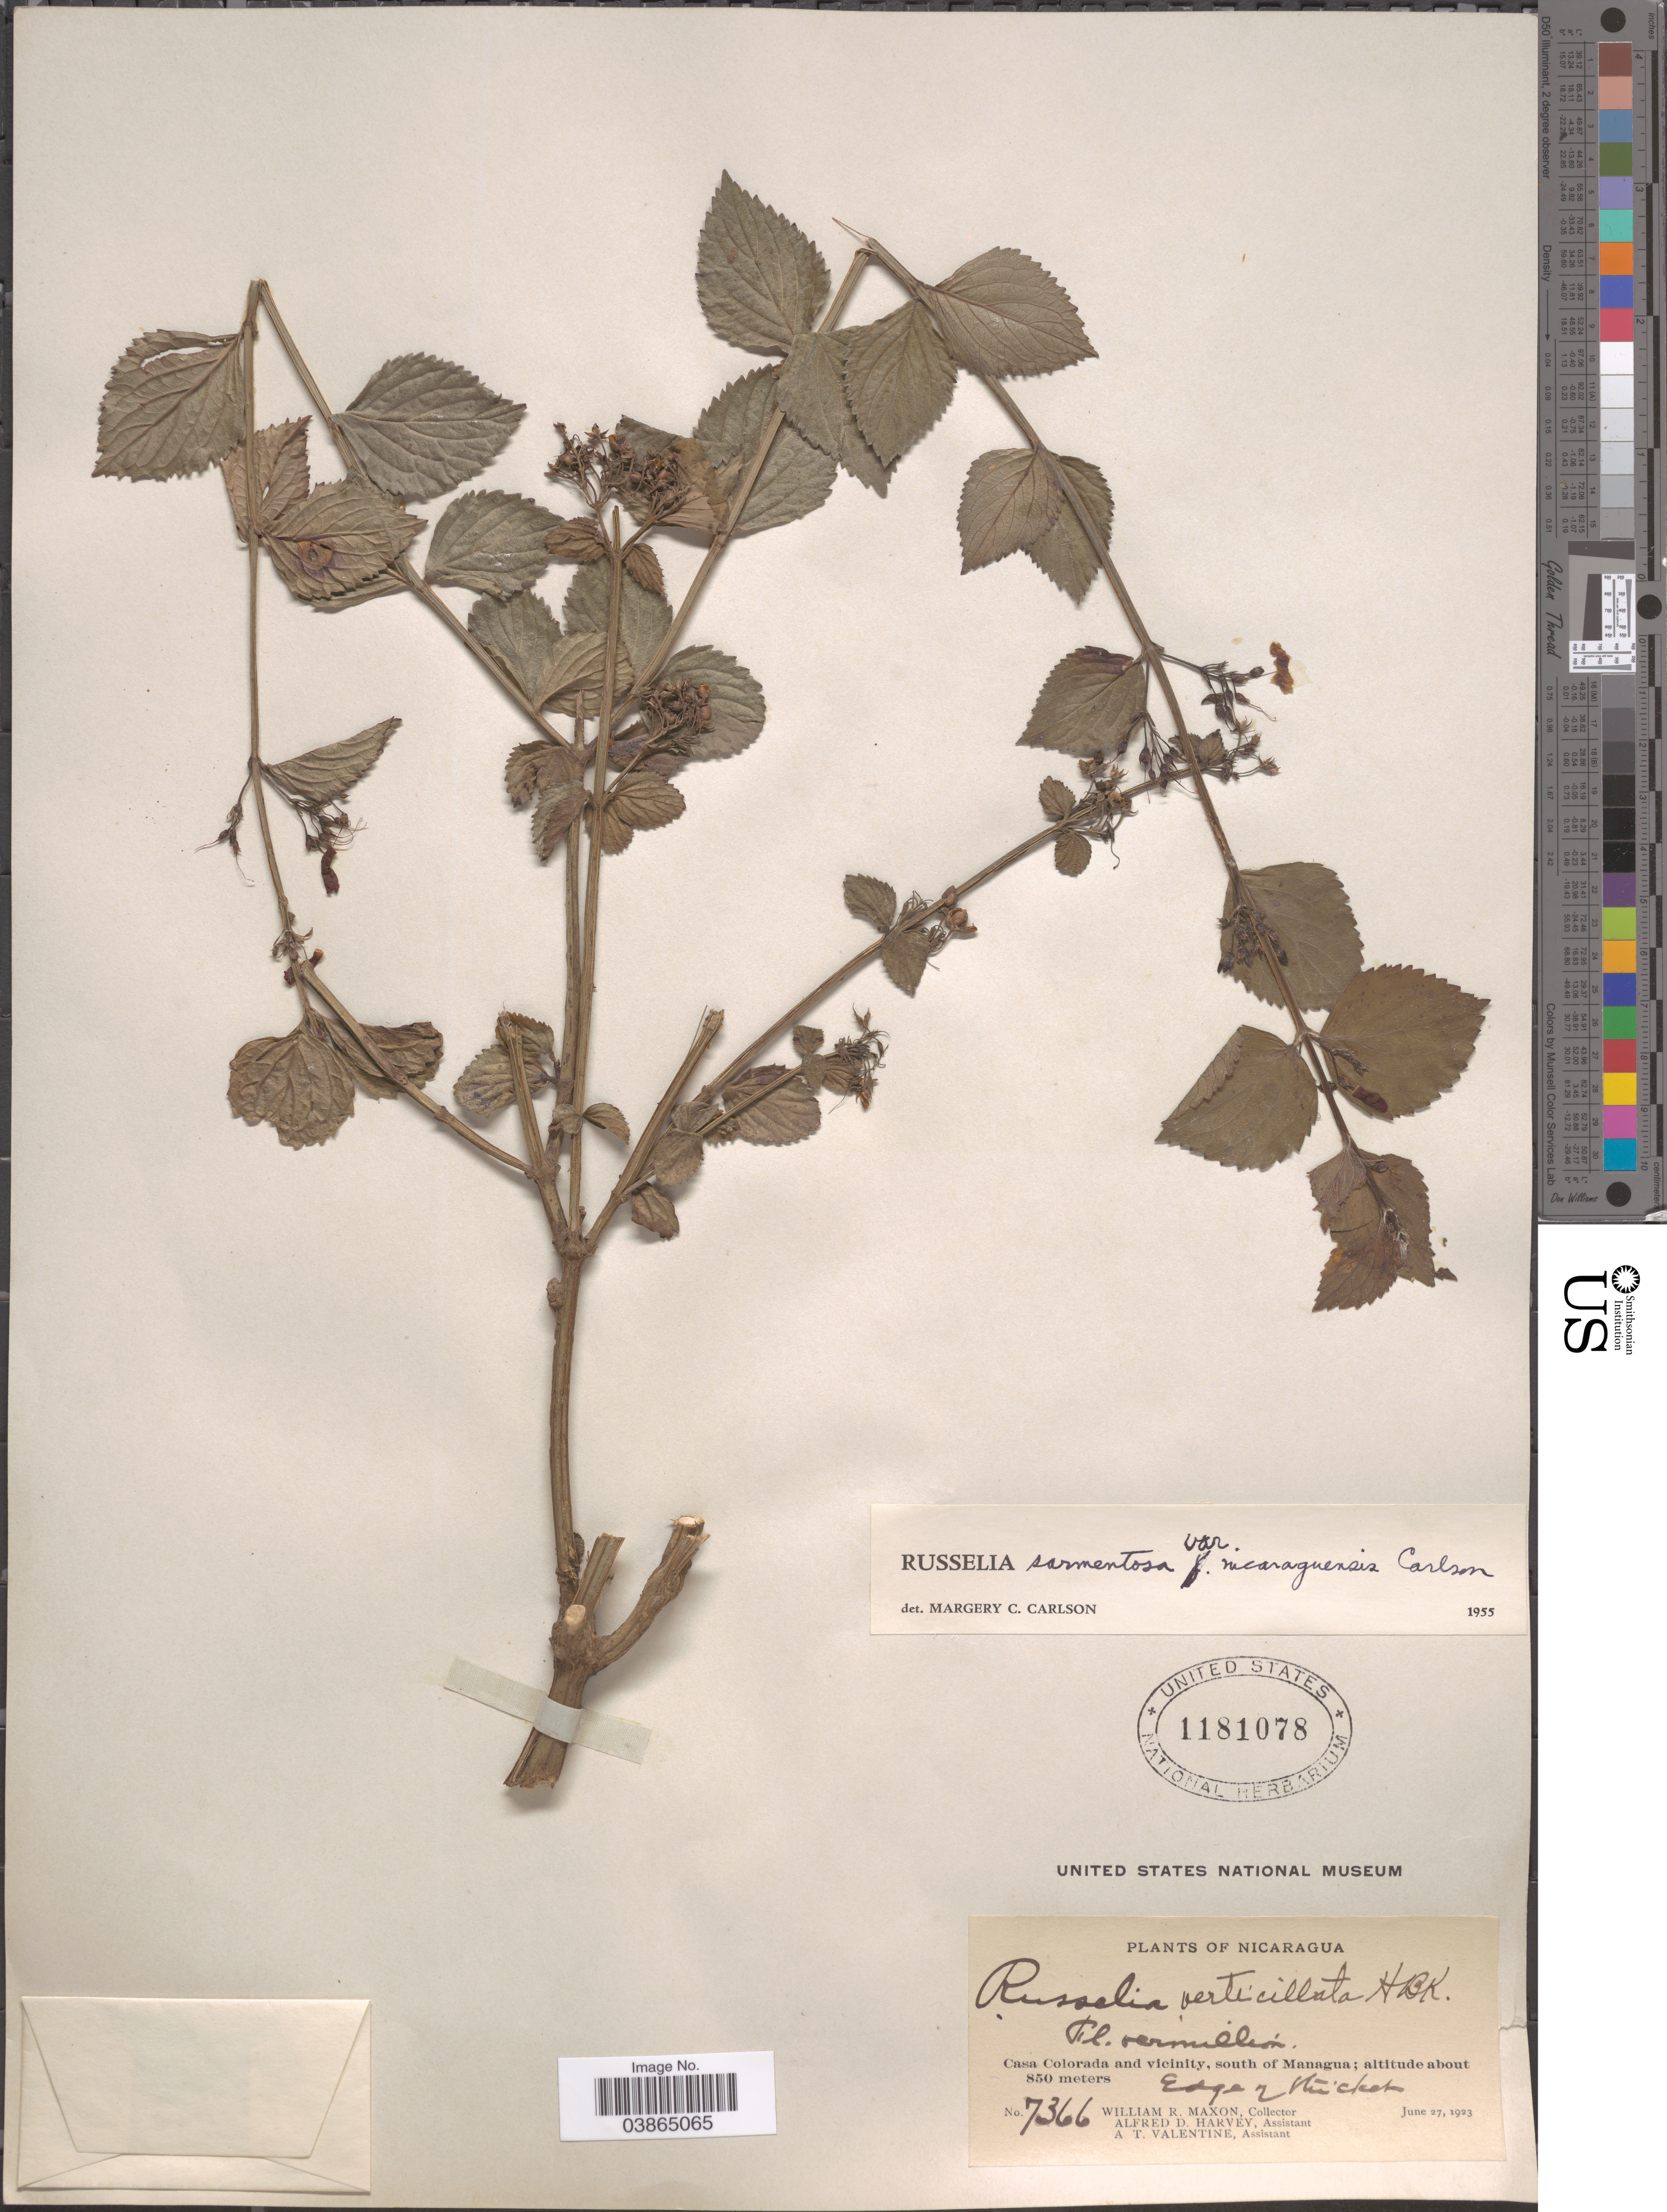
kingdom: Plantae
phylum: Tracheophyta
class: Magnoliopsida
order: Lamiales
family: Plantaginaceae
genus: Russelia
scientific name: Russelia sarmentosa var. nicaraguensis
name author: Carlson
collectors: W. R. Maxon, A. D. Harvey & A. Valentine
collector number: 7366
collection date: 1923-06-27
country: Nicaragua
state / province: Managua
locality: Casa Colorada and vicinity, south of Managua. Edge of thicket.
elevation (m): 850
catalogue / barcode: US 1181078